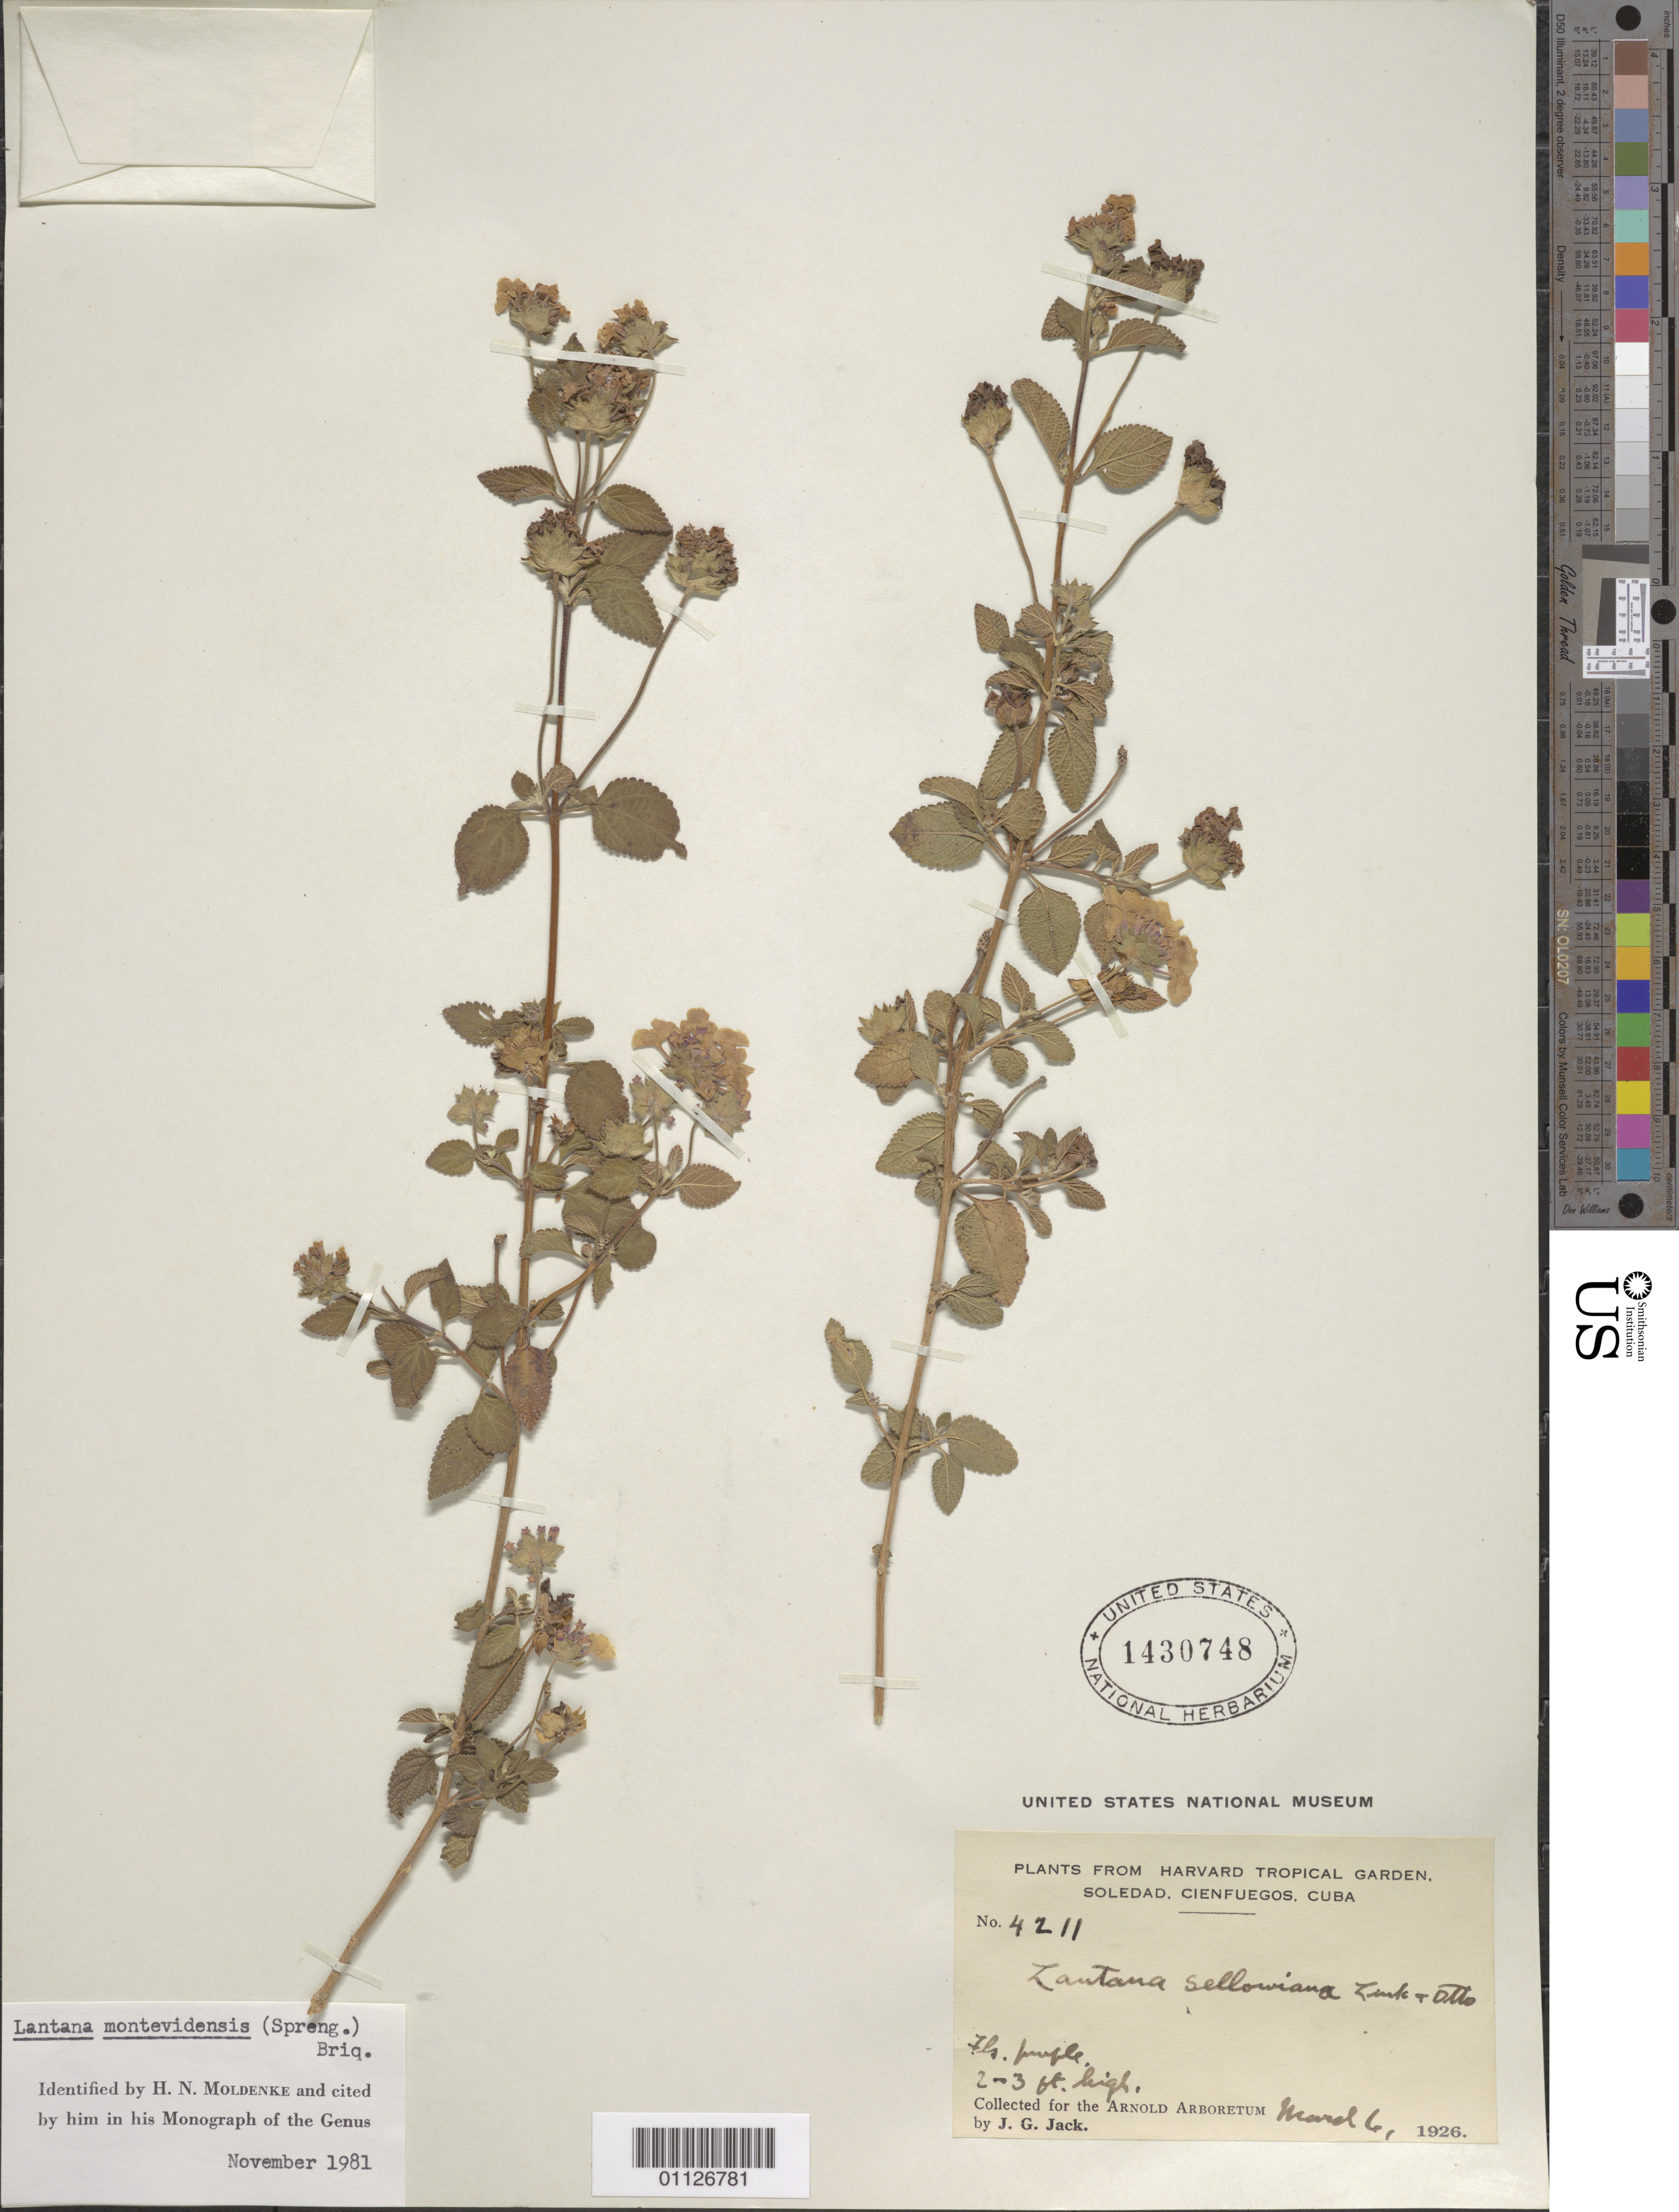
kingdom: Plantae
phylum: Tracheophyta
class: Magnoliopsida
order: Lamiales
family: Verbenaceae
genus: Lantana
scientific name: Lantana montevidensis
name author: (Spreng.) Briq.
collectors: J. G. Jack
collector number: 4211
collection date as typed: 06 Mar 1926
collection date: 1926-03-06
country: Cuba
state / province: Cienfuegos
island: Cuba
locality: Soledad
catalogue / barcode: US 1430748